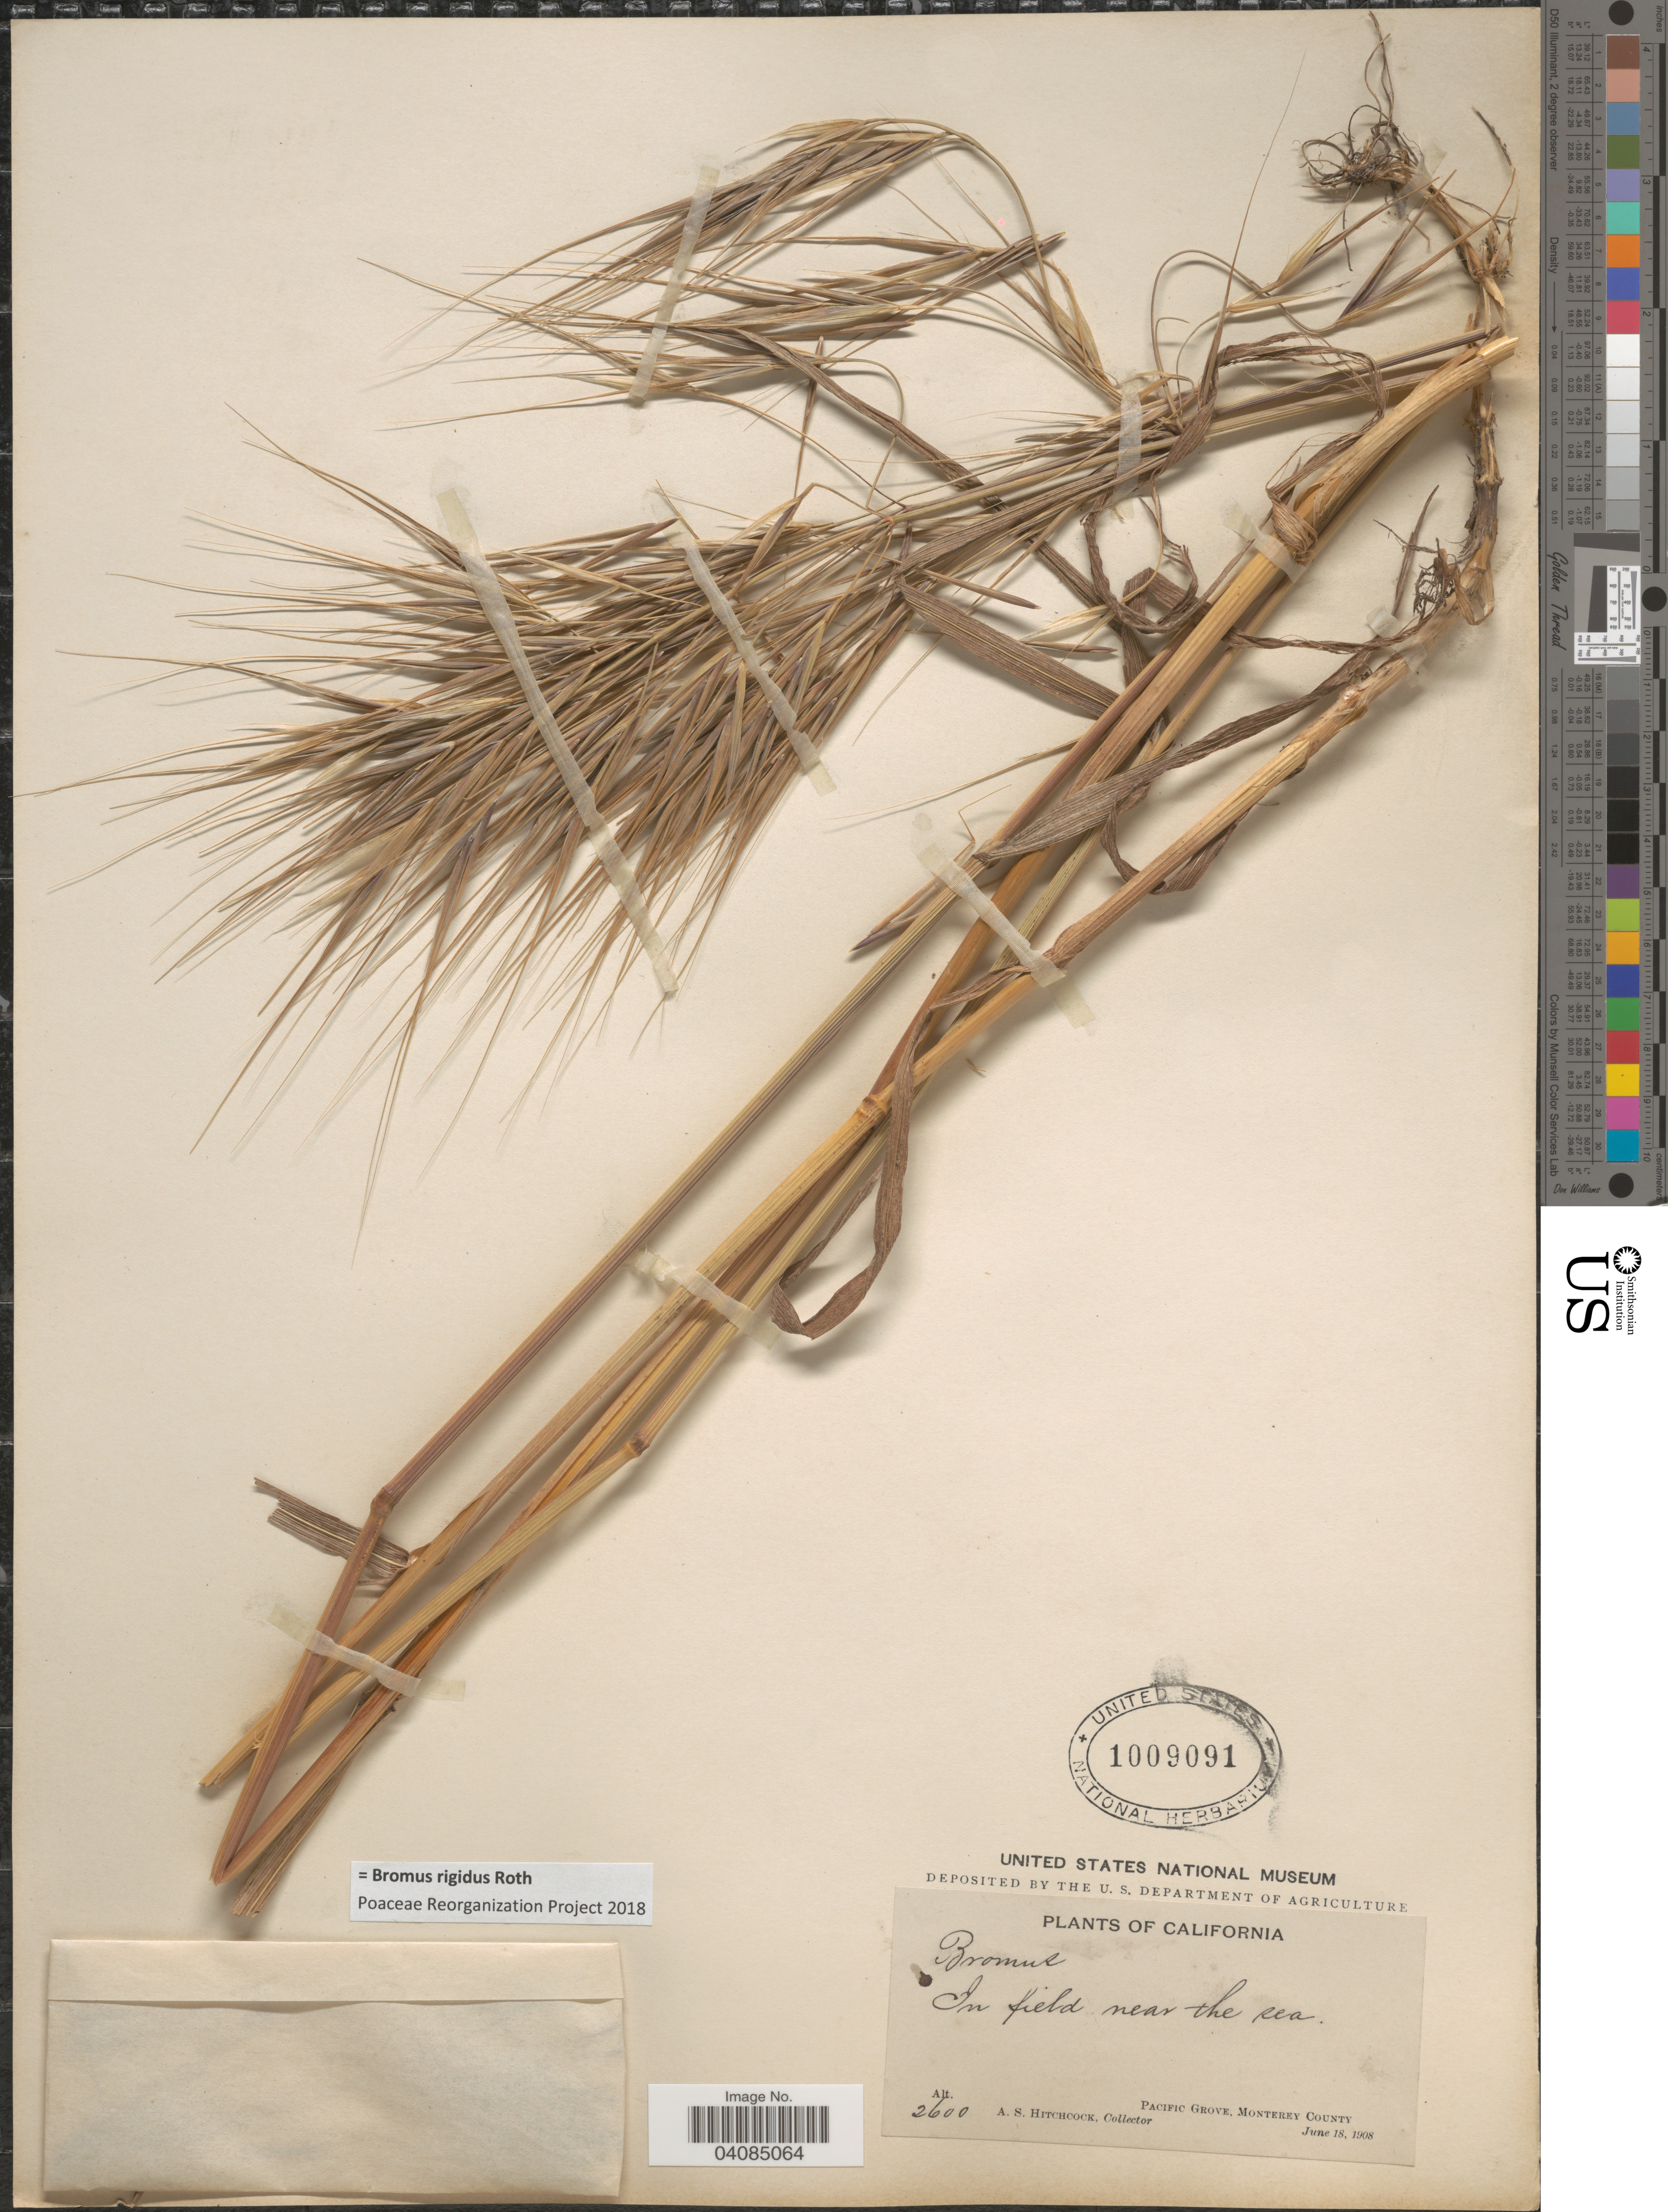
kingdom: Plantae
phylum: Tracheophyta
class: Liliopsida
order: Poales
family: Poaceae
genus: Bromus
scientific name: Bromus rigidus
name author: Roth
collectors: A. S. Hitchcock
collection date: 1908-06-18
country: United States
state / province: California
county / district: Monterey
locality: In field near the sea. Pacific Grove, Monterey County.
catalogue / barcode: US 1009091